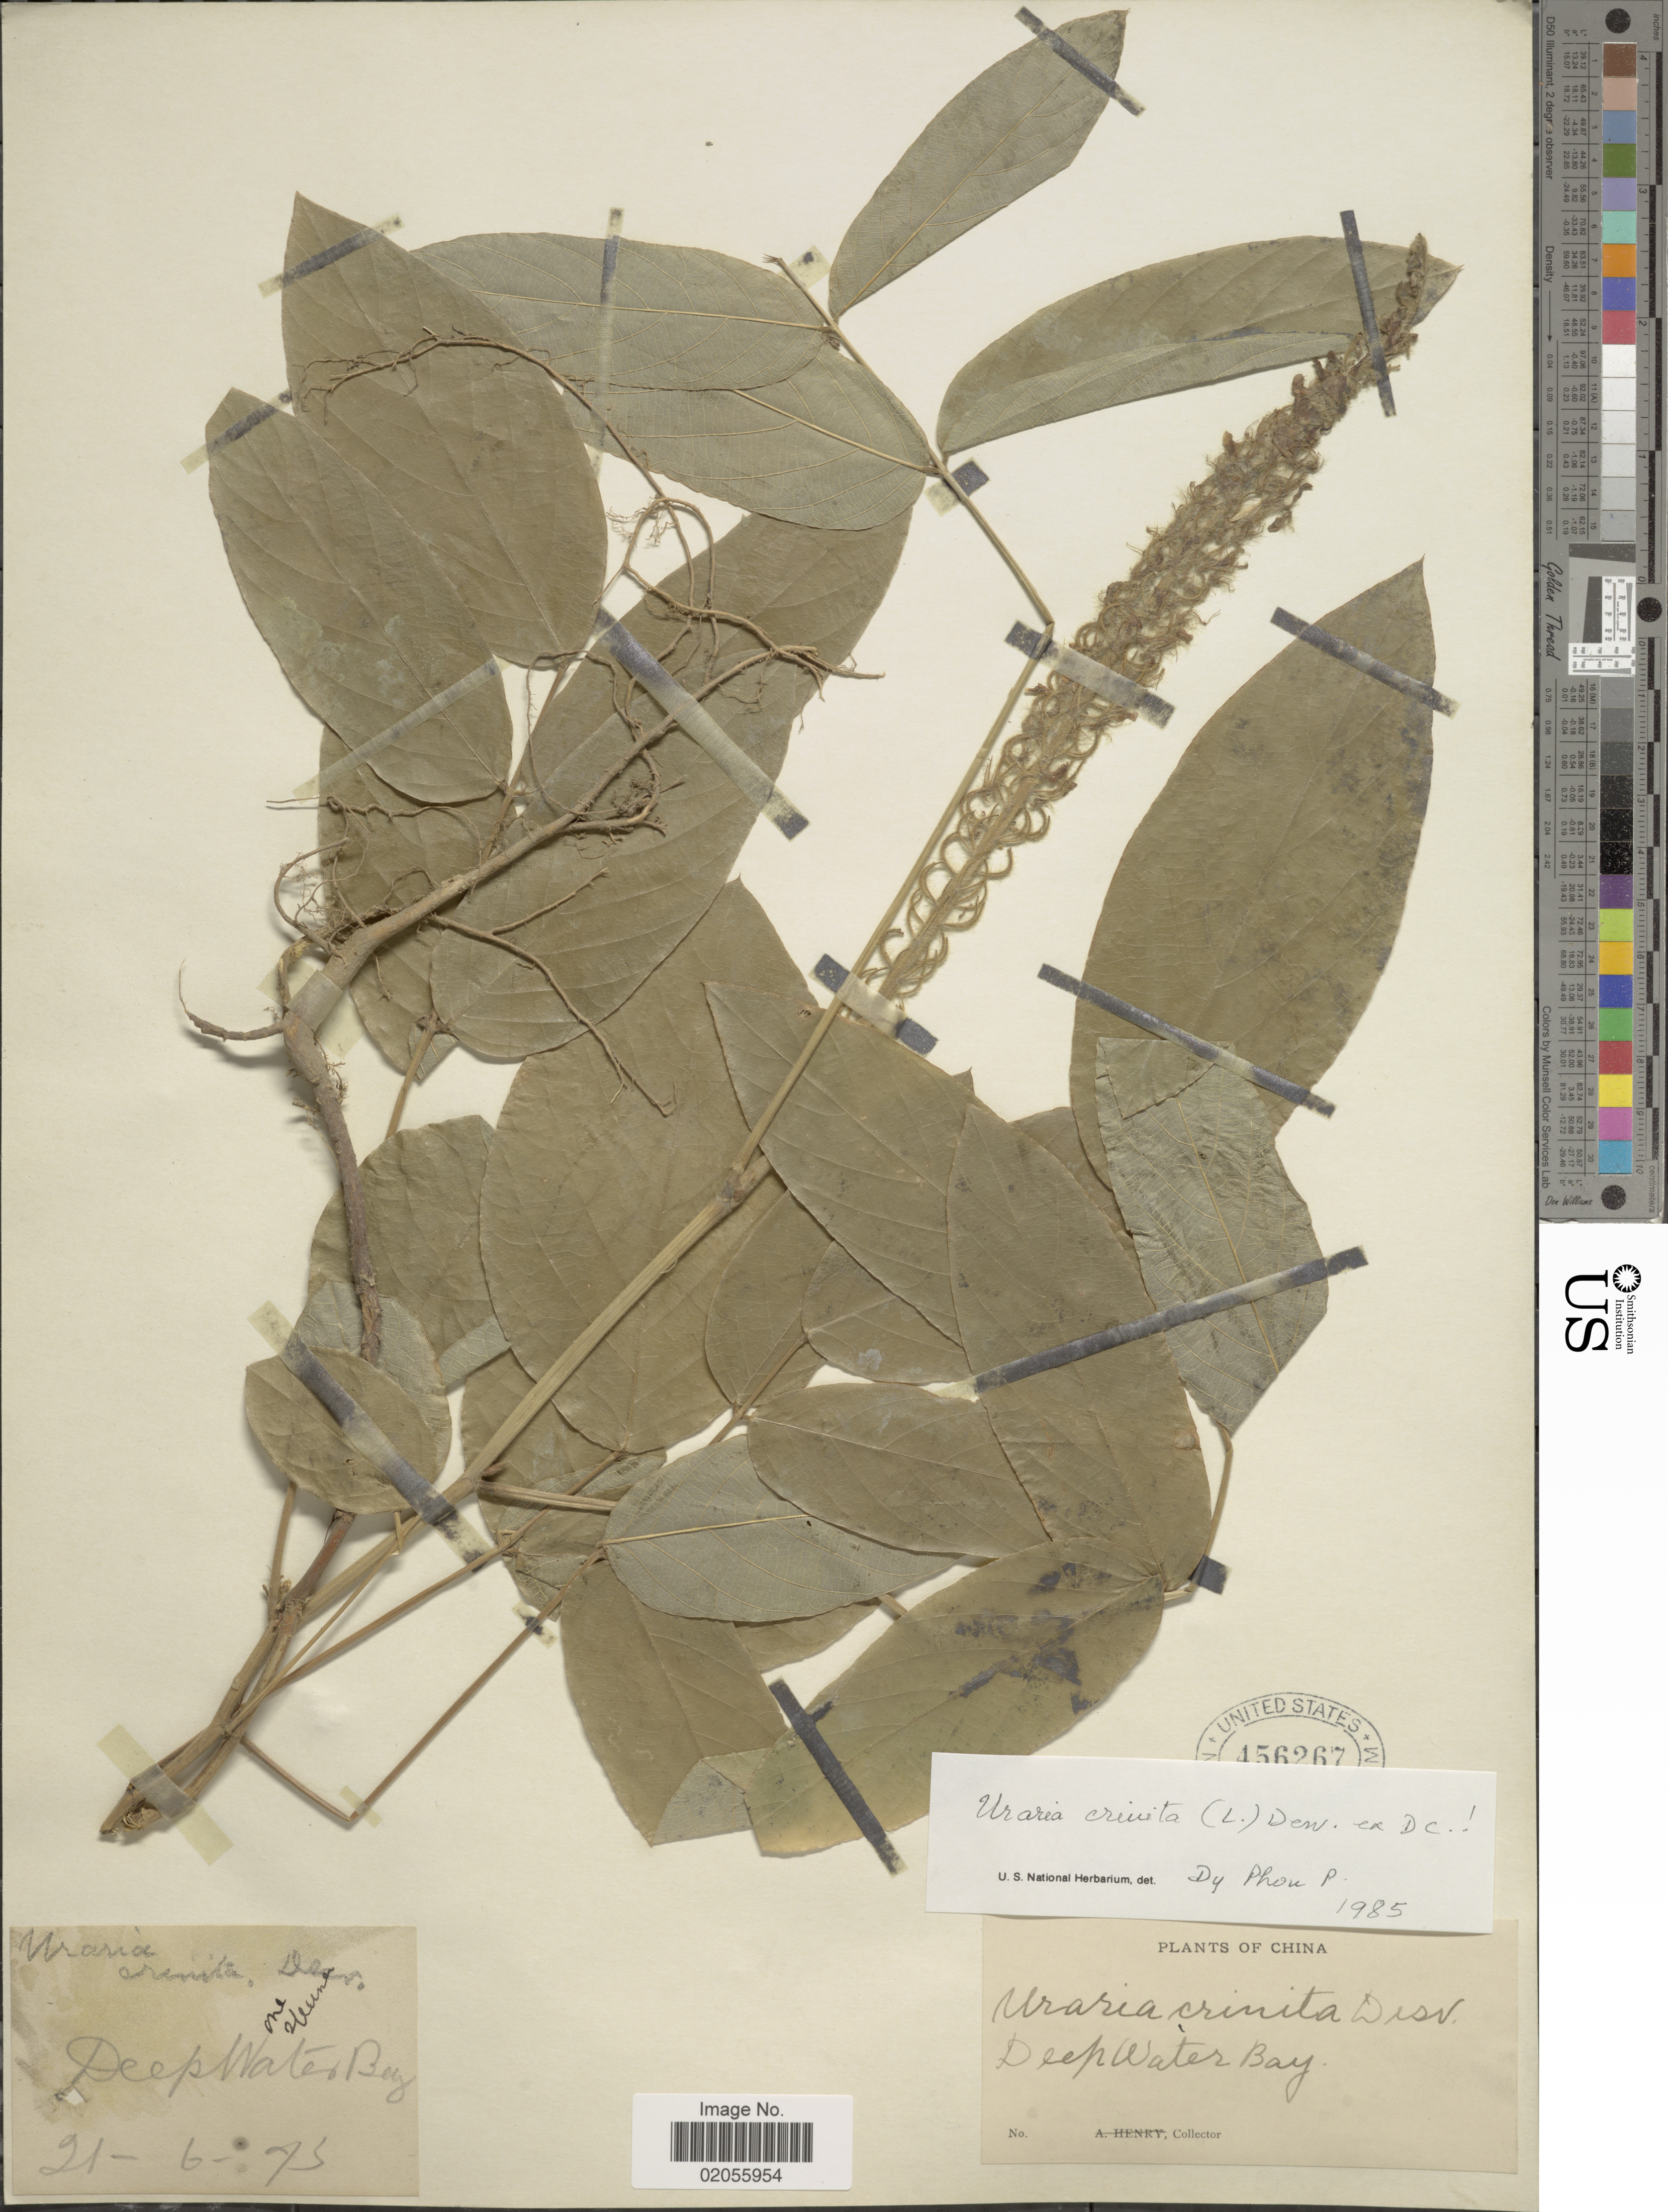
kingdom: Plantae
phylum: Tracheophyta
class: Magnoliopsida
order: Fabales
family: Fabaceae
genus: Uraria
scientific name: Uraria crinita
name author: (L.) Desv.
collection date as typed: Transcribed d/m/y: 21/6/73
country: China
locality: Deep Water Bay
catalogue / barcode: US 456267